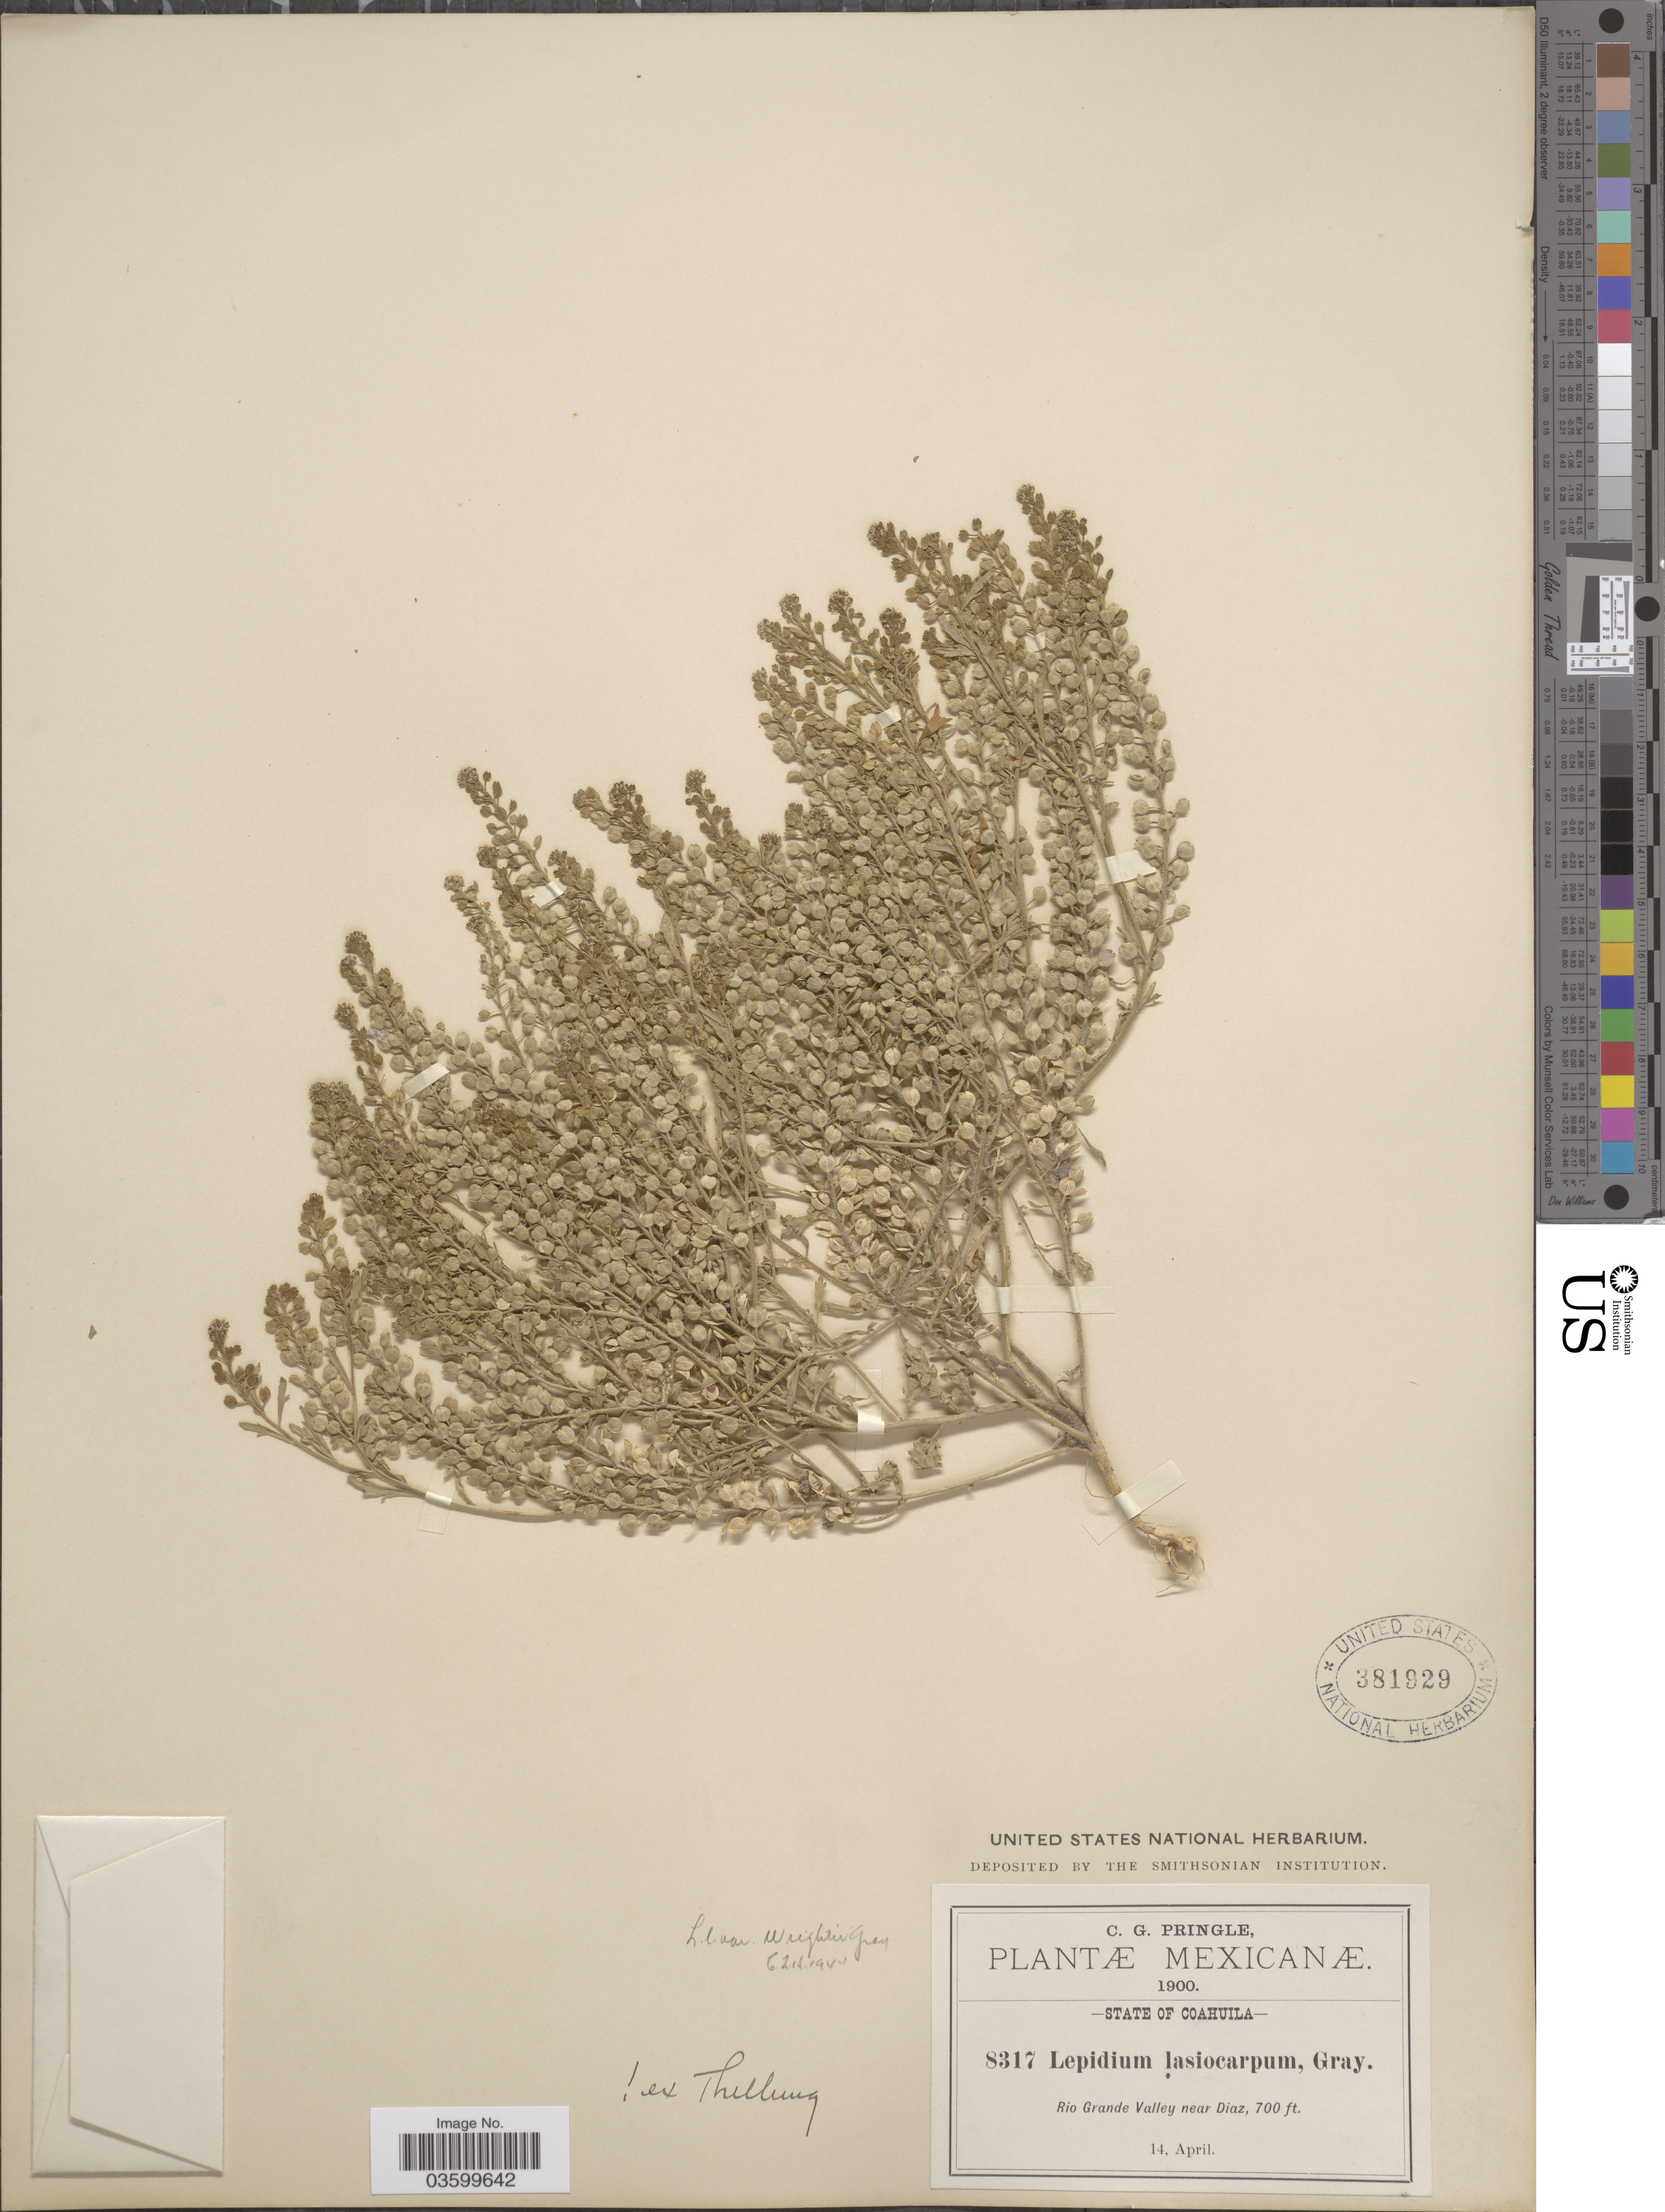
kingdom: Plantae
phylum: Tracheophyta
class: Magnoliopsida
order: Brassicales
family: Brassicaceae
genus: Lepidium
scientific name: Lepidium lasiocarpum var. wrightii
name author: (A. Gray) C.L. Hitchc.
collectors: C. G. Pringle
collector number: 8317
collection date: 1900-04-14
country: Mexico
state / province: Coahuila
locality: Rio Grande Valley near Diaz.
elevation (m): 213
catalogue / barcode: US 381929